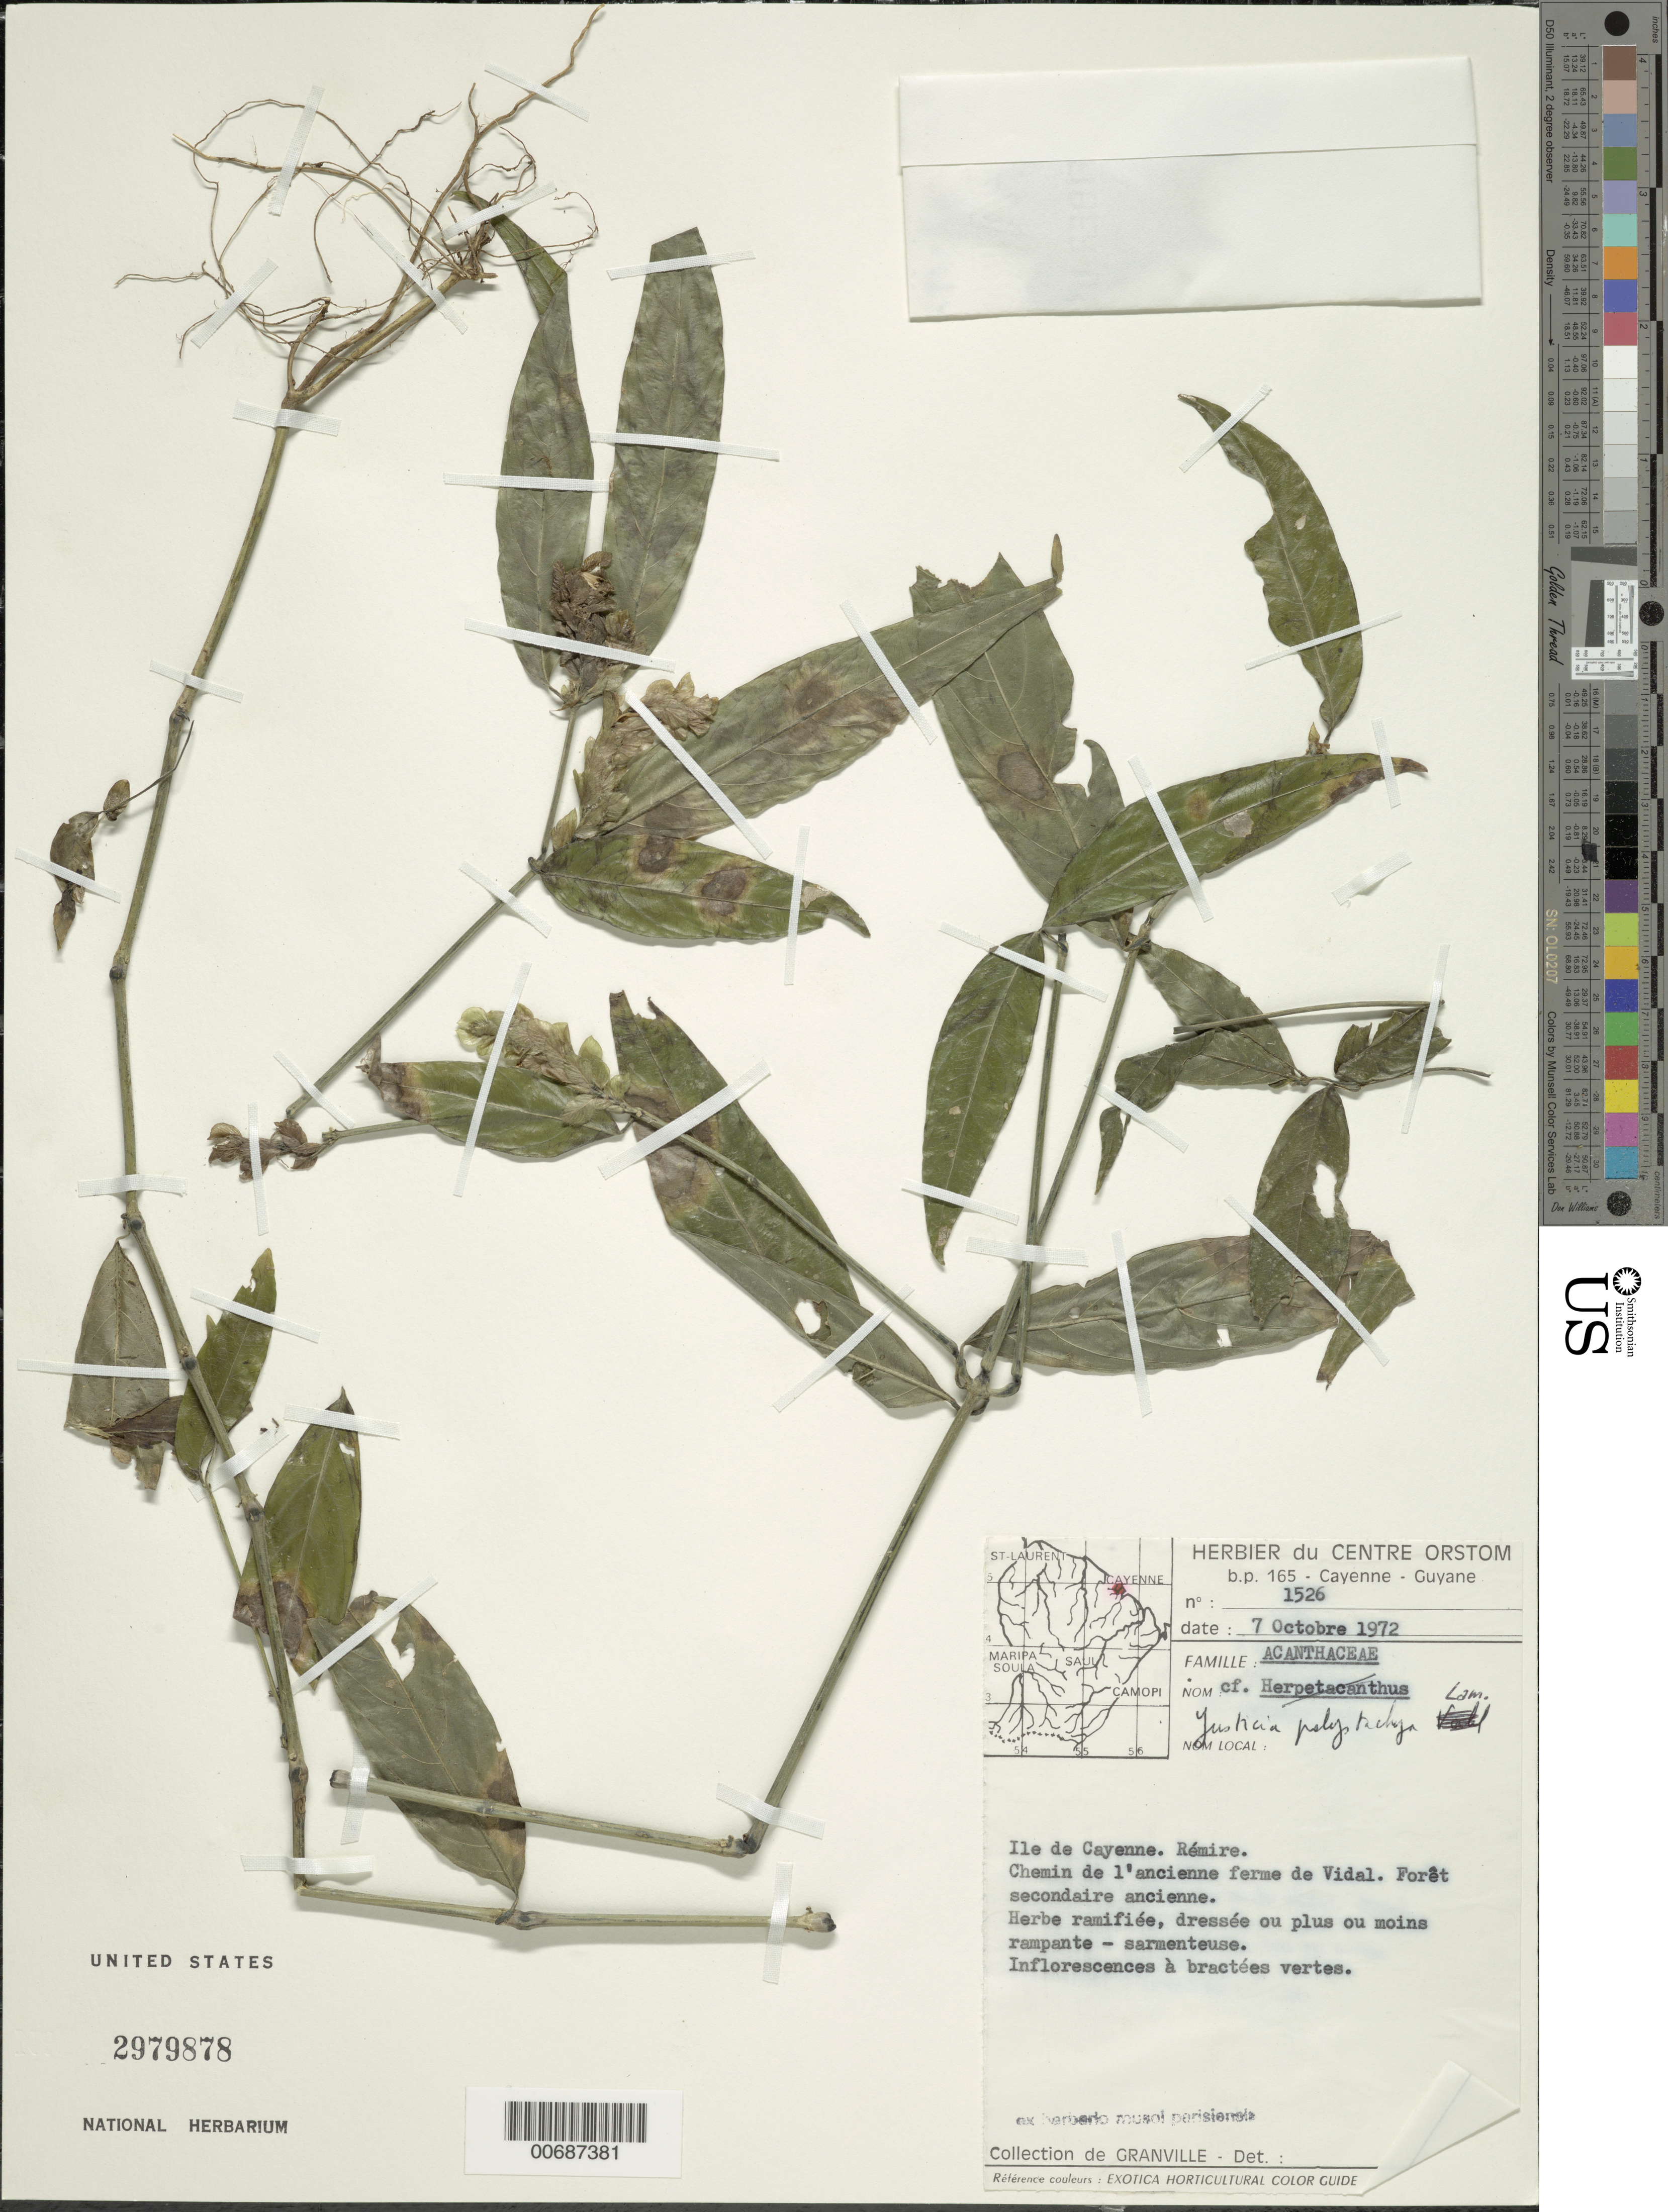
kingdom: Plantae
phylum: Tracheophyta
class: Magnoliopsida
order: Lamiales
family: Acanthaceae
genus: Justicia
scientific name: Justicia polystachya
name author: Lam.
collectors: J.-J. de Granville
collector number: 1526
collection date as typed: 7-Oct-72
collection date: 1972-10-07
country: French Guiana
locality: Ile de Cayenne, Rémire, chemin de l'ancienne ferme de Vidal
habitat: Old secondary forest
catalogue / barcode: US 2979878